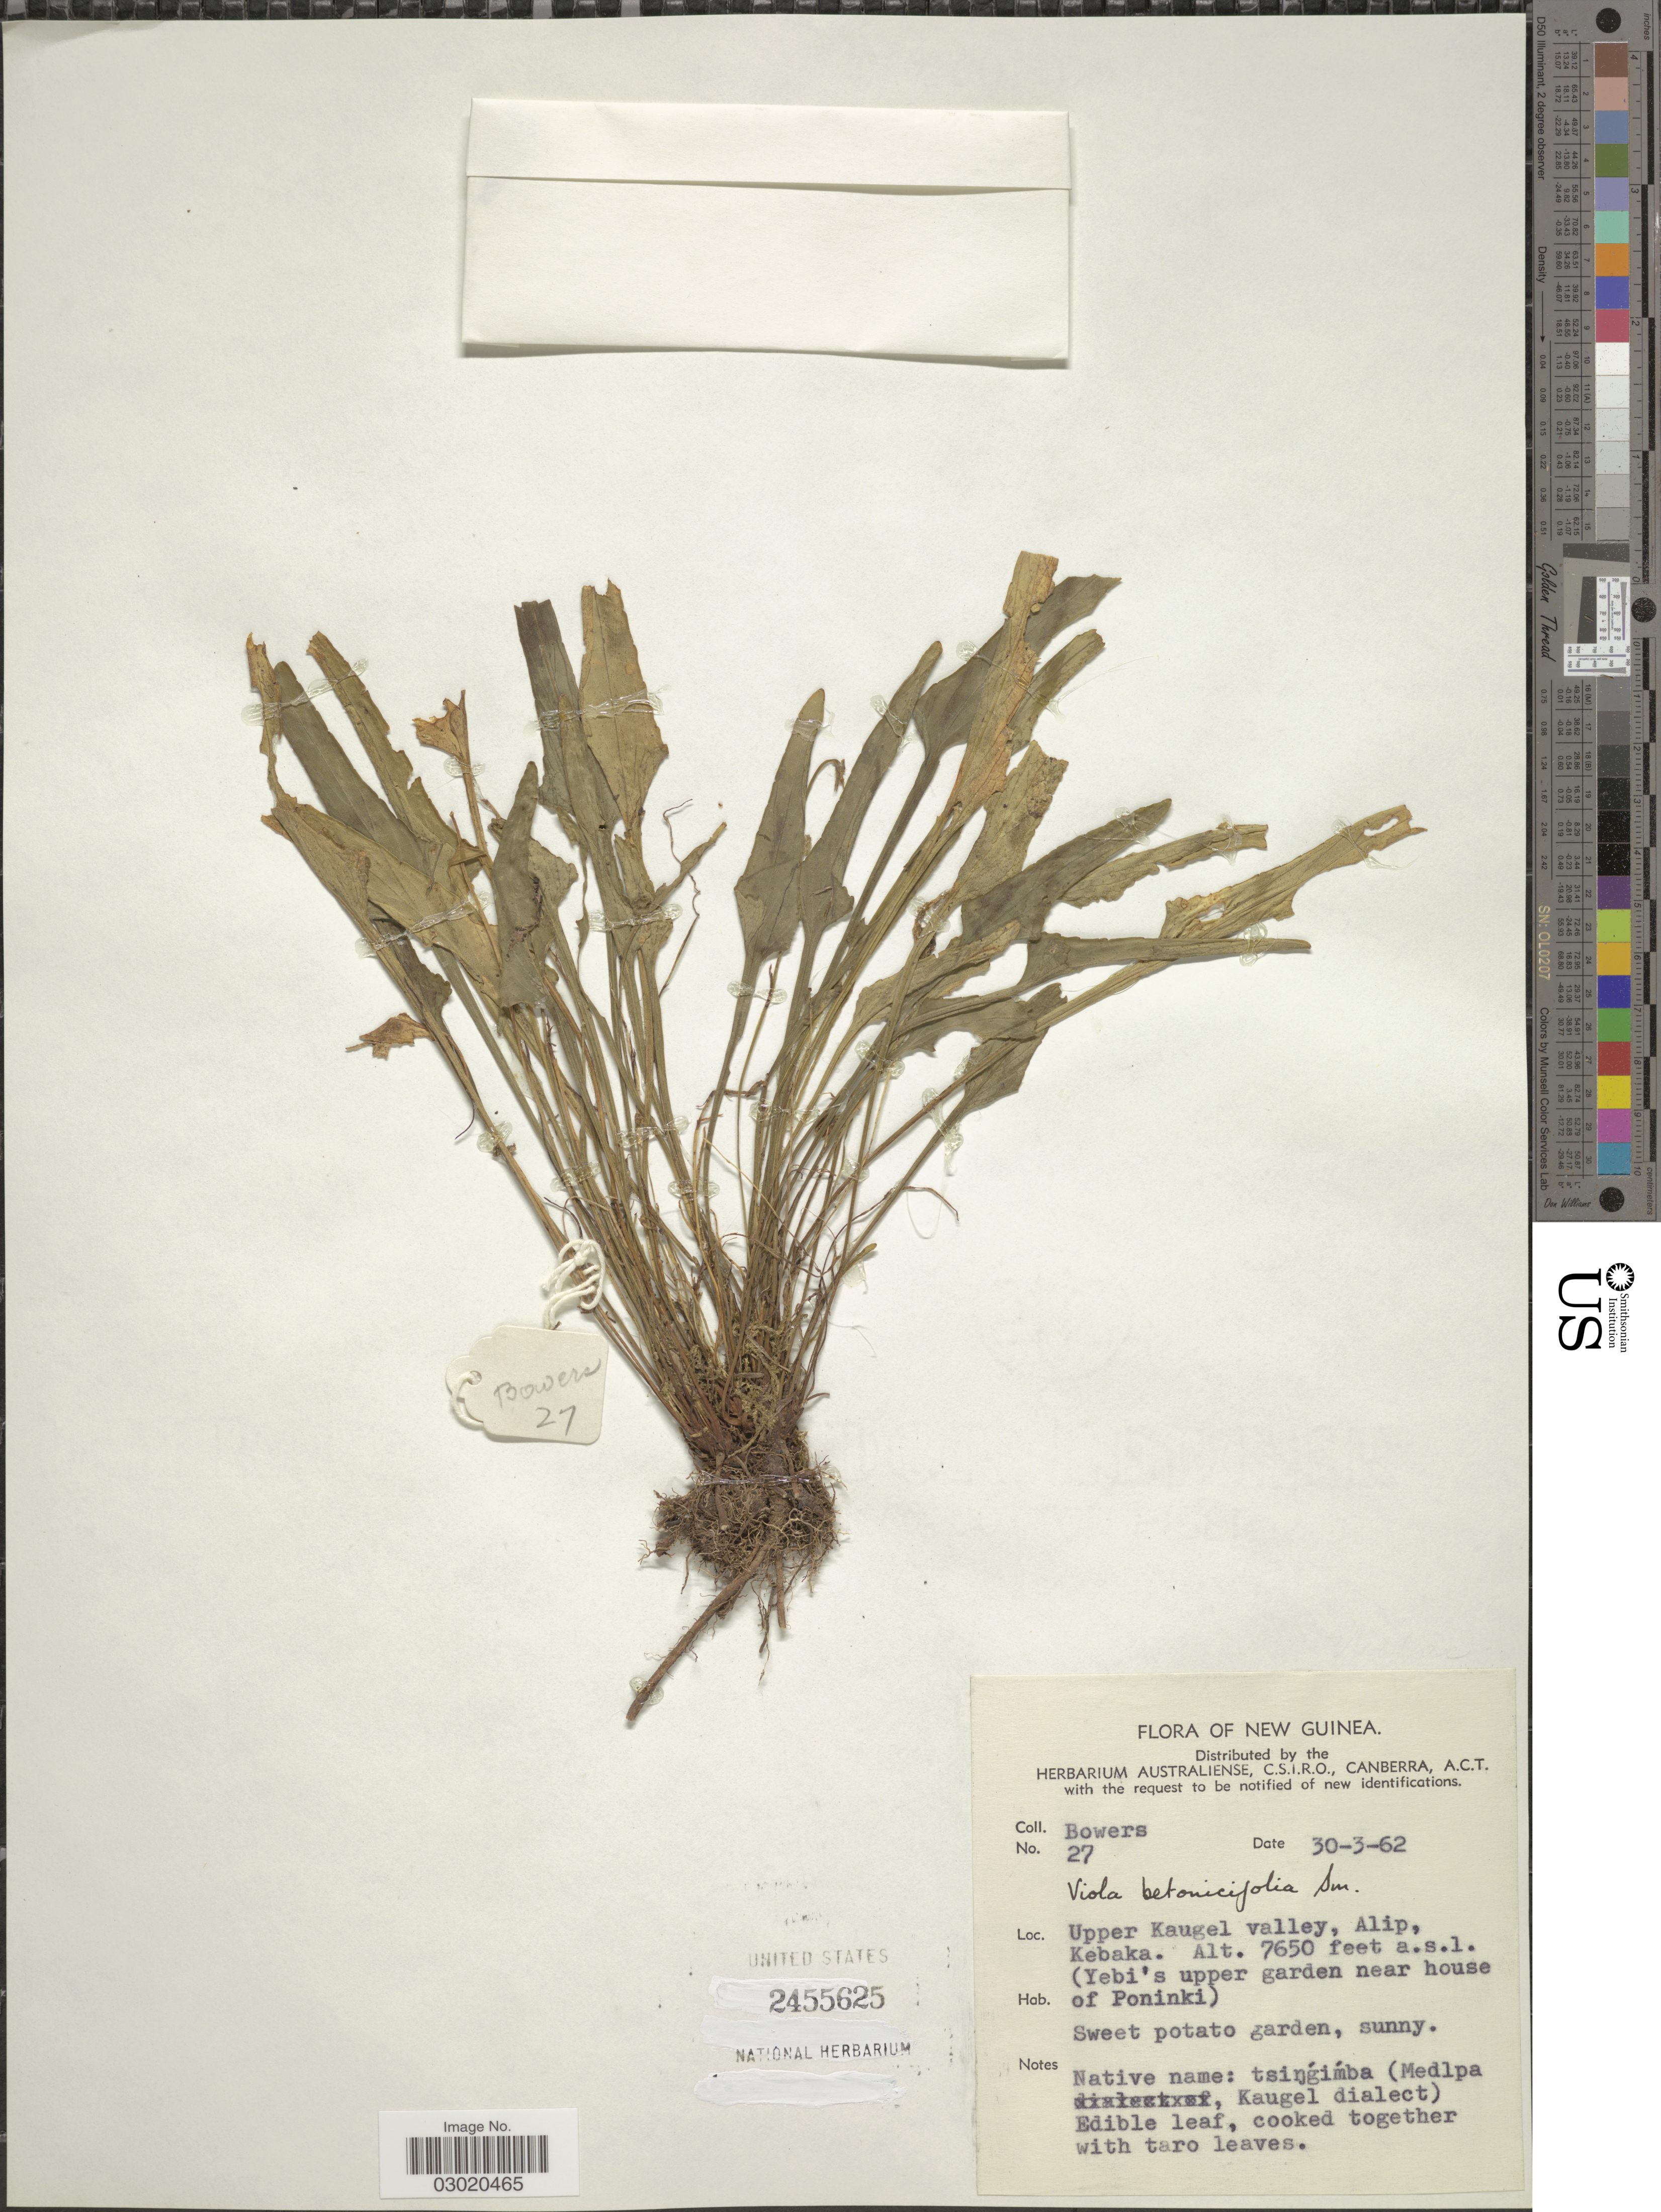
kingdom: Plantae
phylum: Tracheophyta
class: Magnoliopsida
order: Malpighiales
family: Violaceae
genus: Viola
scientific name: Viola betonicifolia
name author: Sm.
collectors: -. Bowers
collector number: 27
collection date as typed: Transcribed d/m/y: 30/3/62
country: Papua New Guinea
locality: New Guinea. Upper Kaugel valley, Alip, Kebaka. (Yebi's upper garden near house of Poninki).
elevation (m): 2332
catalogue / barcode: US 2455625